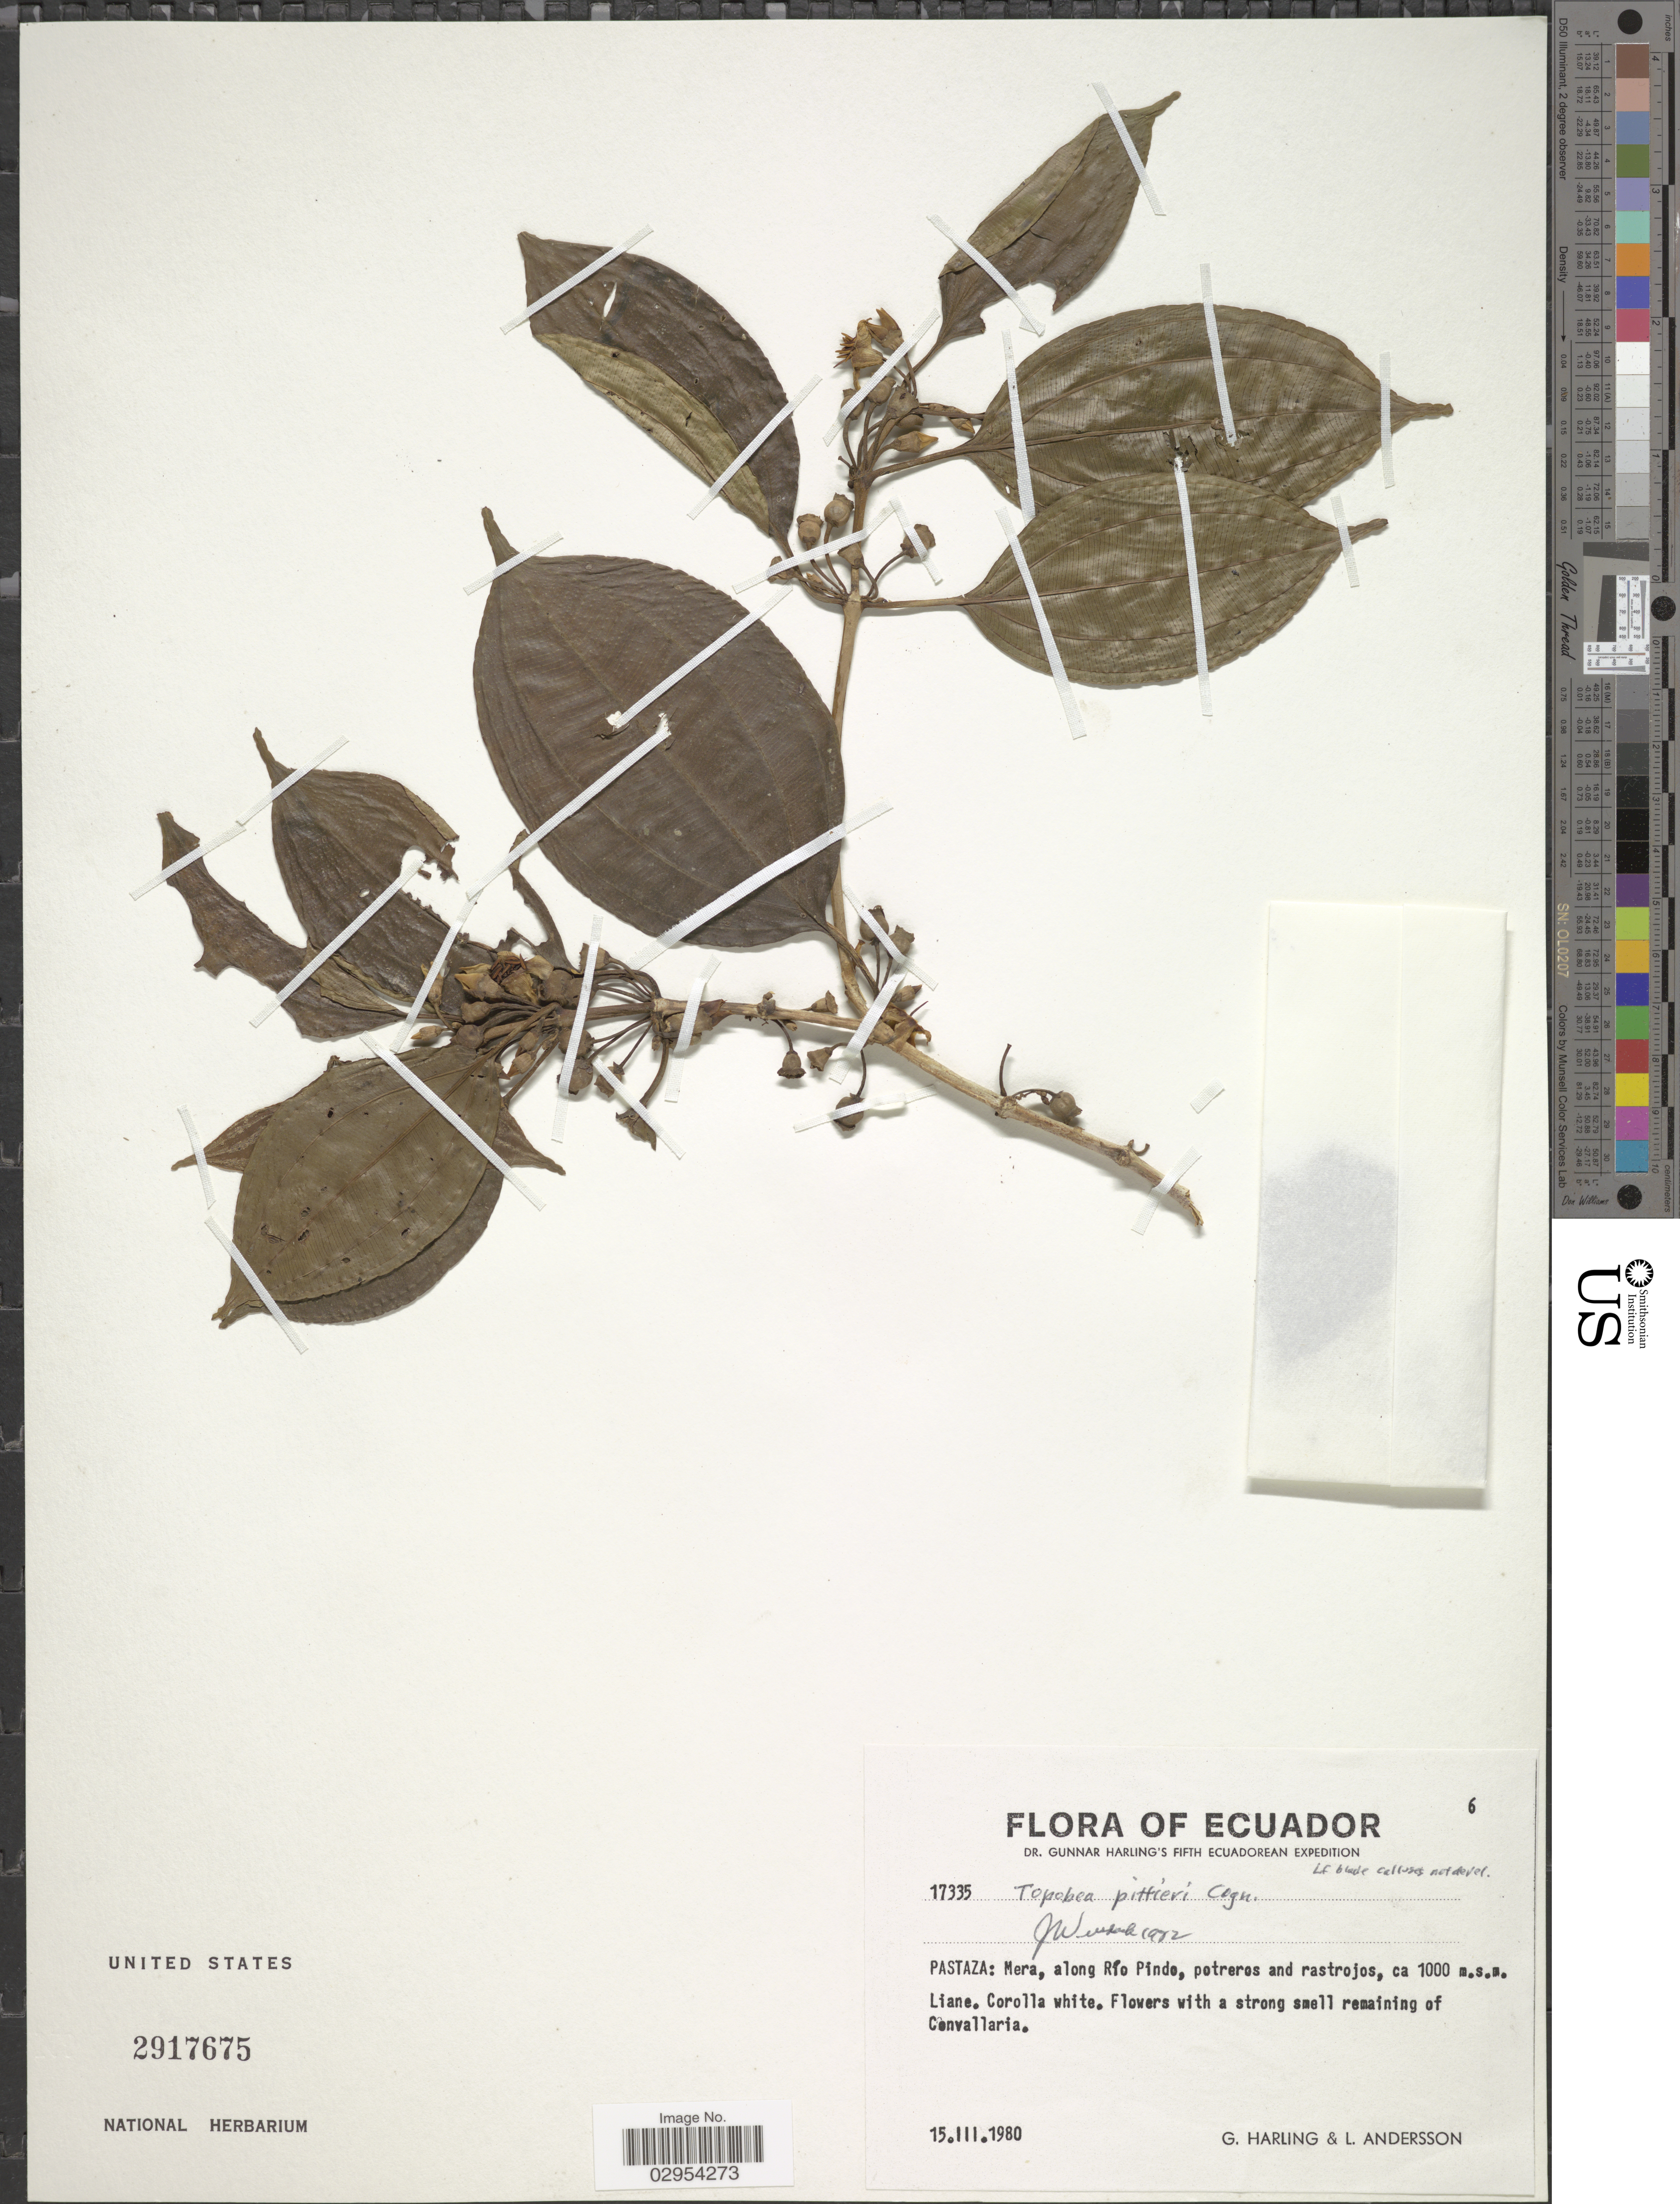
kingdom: Plantae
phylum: Tracheophyta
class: Magnoliopsida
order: Myrtales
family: Melastomataceae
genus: Topobea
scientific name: Topobea pittieri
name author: Cogn.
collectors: G. Harling & L. Andersson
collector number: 17335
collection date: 1980-03-15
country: Ecuador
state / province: Pastaza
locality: Mera, along Río Pindo.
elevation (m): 1000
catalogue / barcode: US 2917675